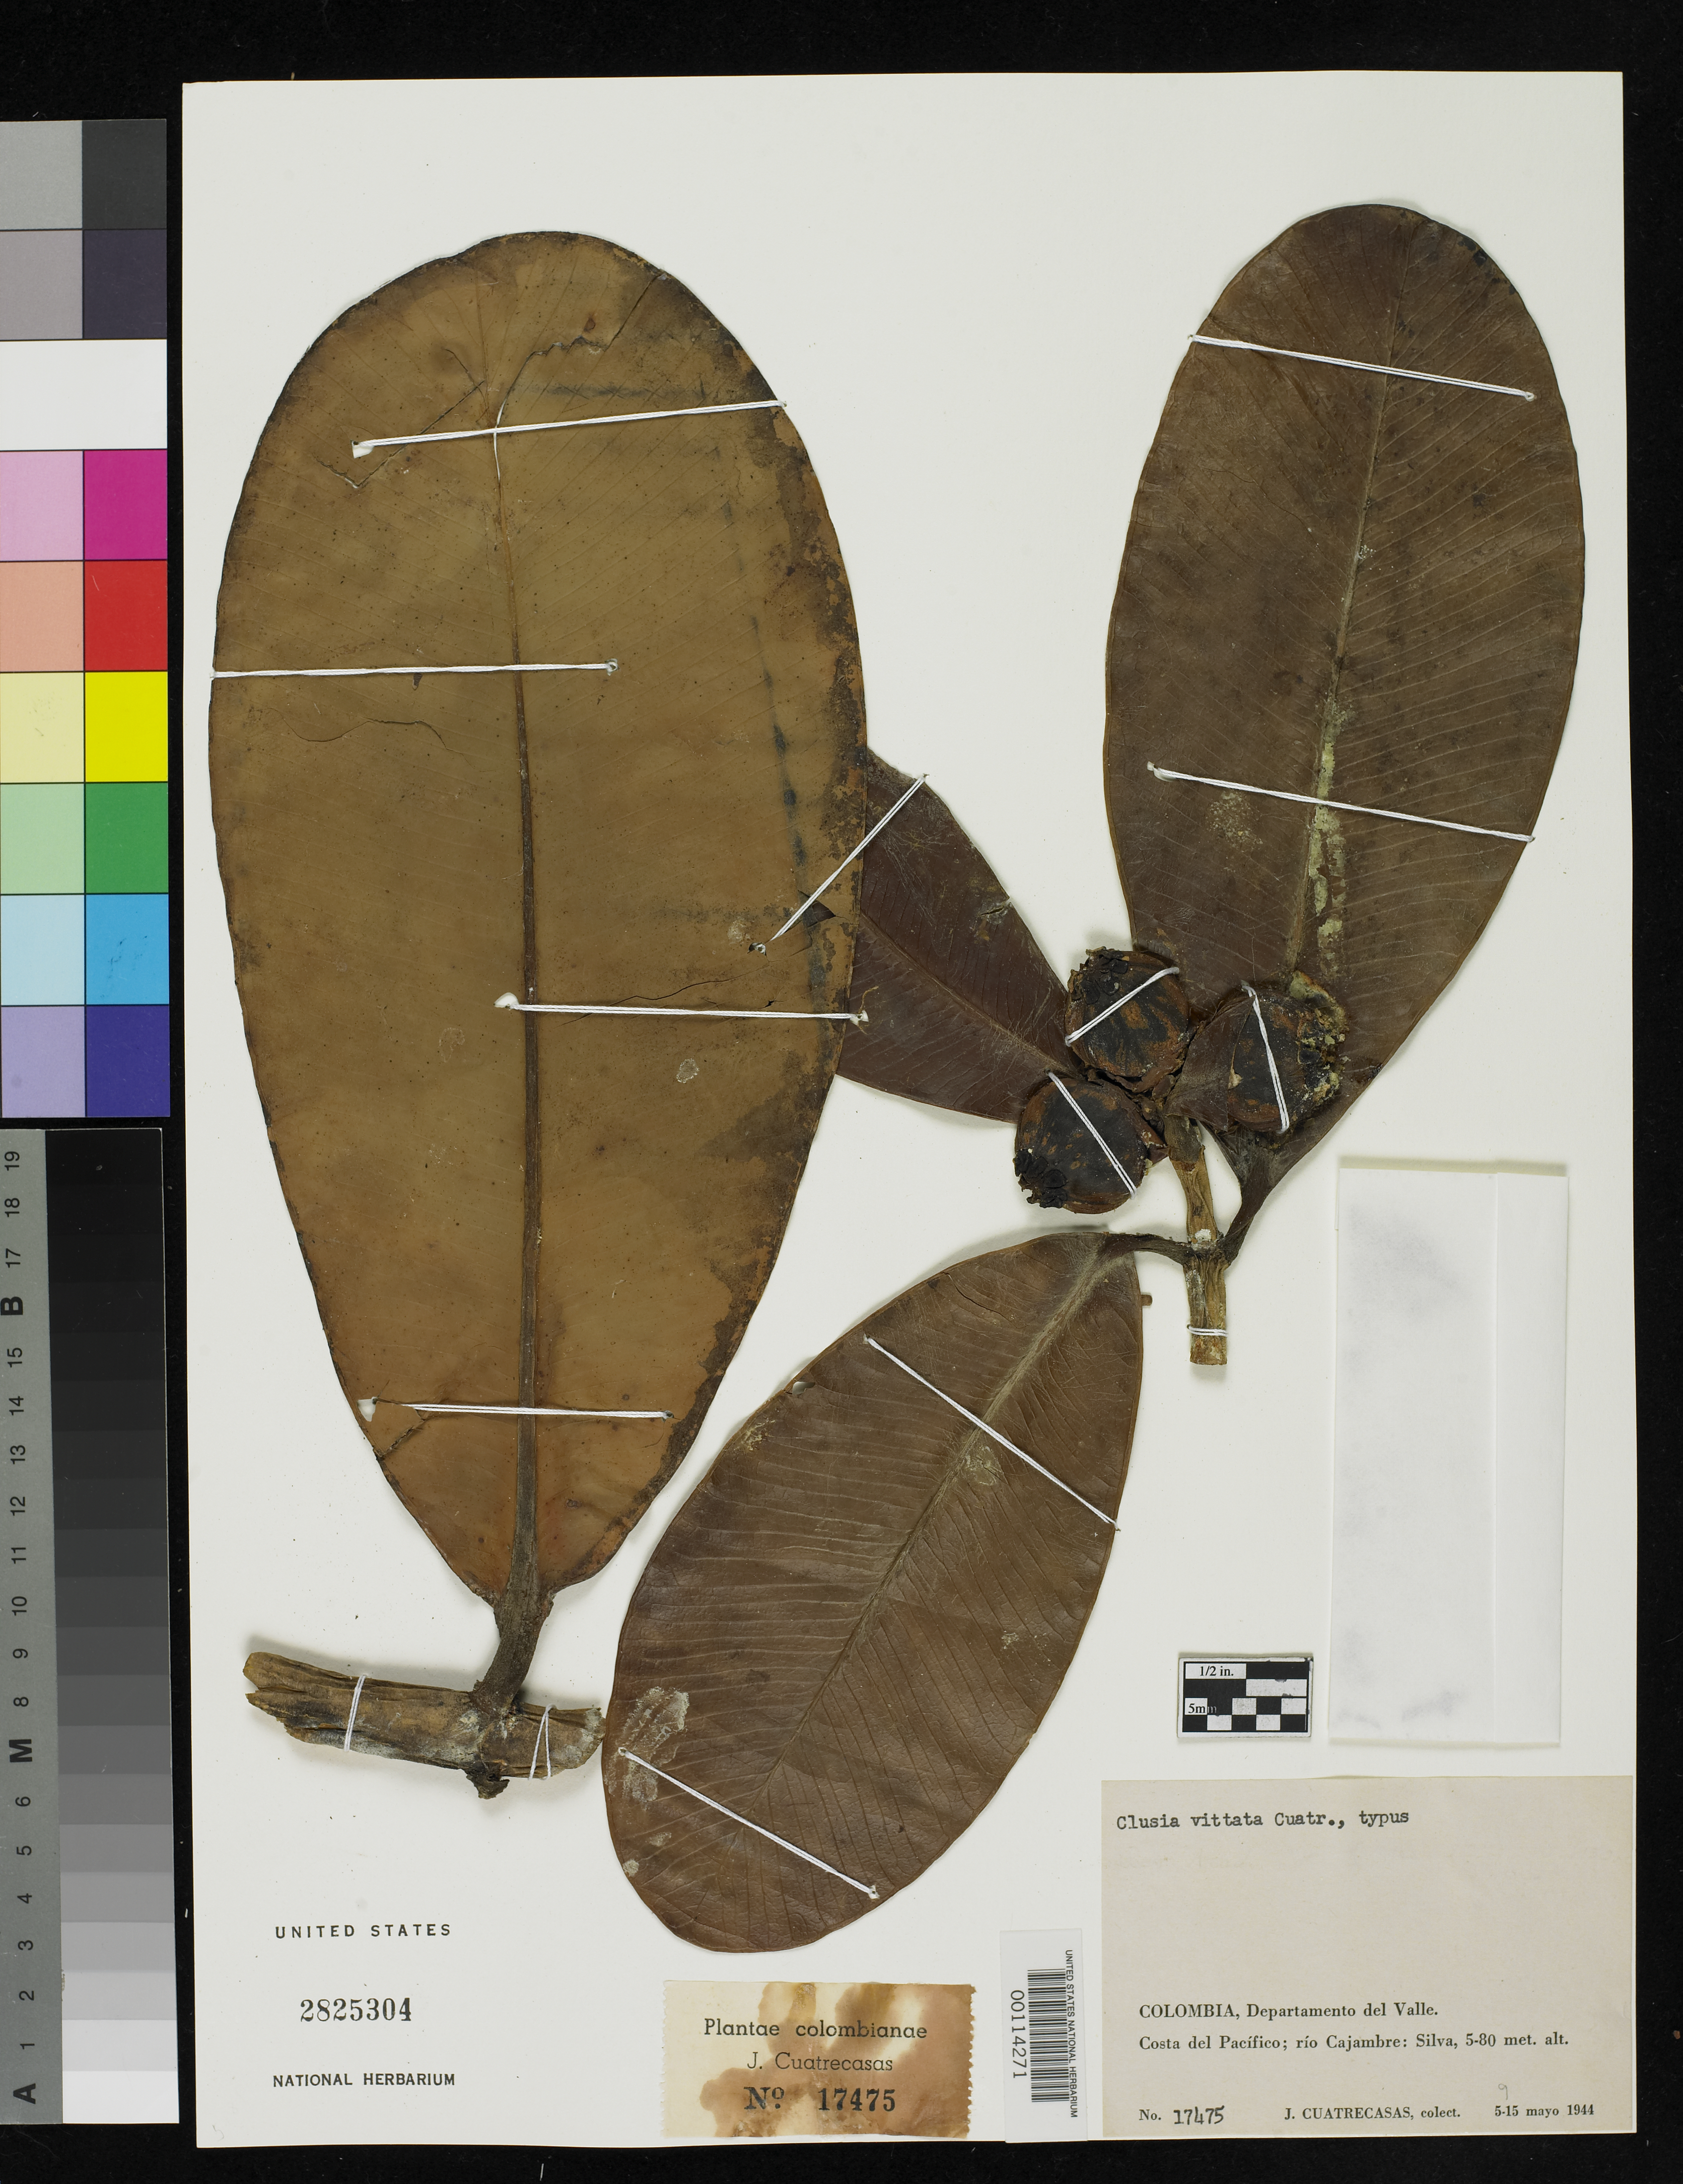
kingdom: Plantae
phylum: Tracheophyta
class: Magnoliopsida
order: Malpighiales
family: Clusiaceae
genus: Clusia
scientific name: Clusia vittata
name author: Cuatrec.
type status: Type Collection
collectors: J. Cuatrecasas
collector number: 17475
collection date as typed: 09 May 1944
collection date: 1944-05-09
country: Colombia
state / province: Valle del Cauca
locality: Pacific Coast, Rio Cajambre, silva.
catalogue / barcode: US 2825304